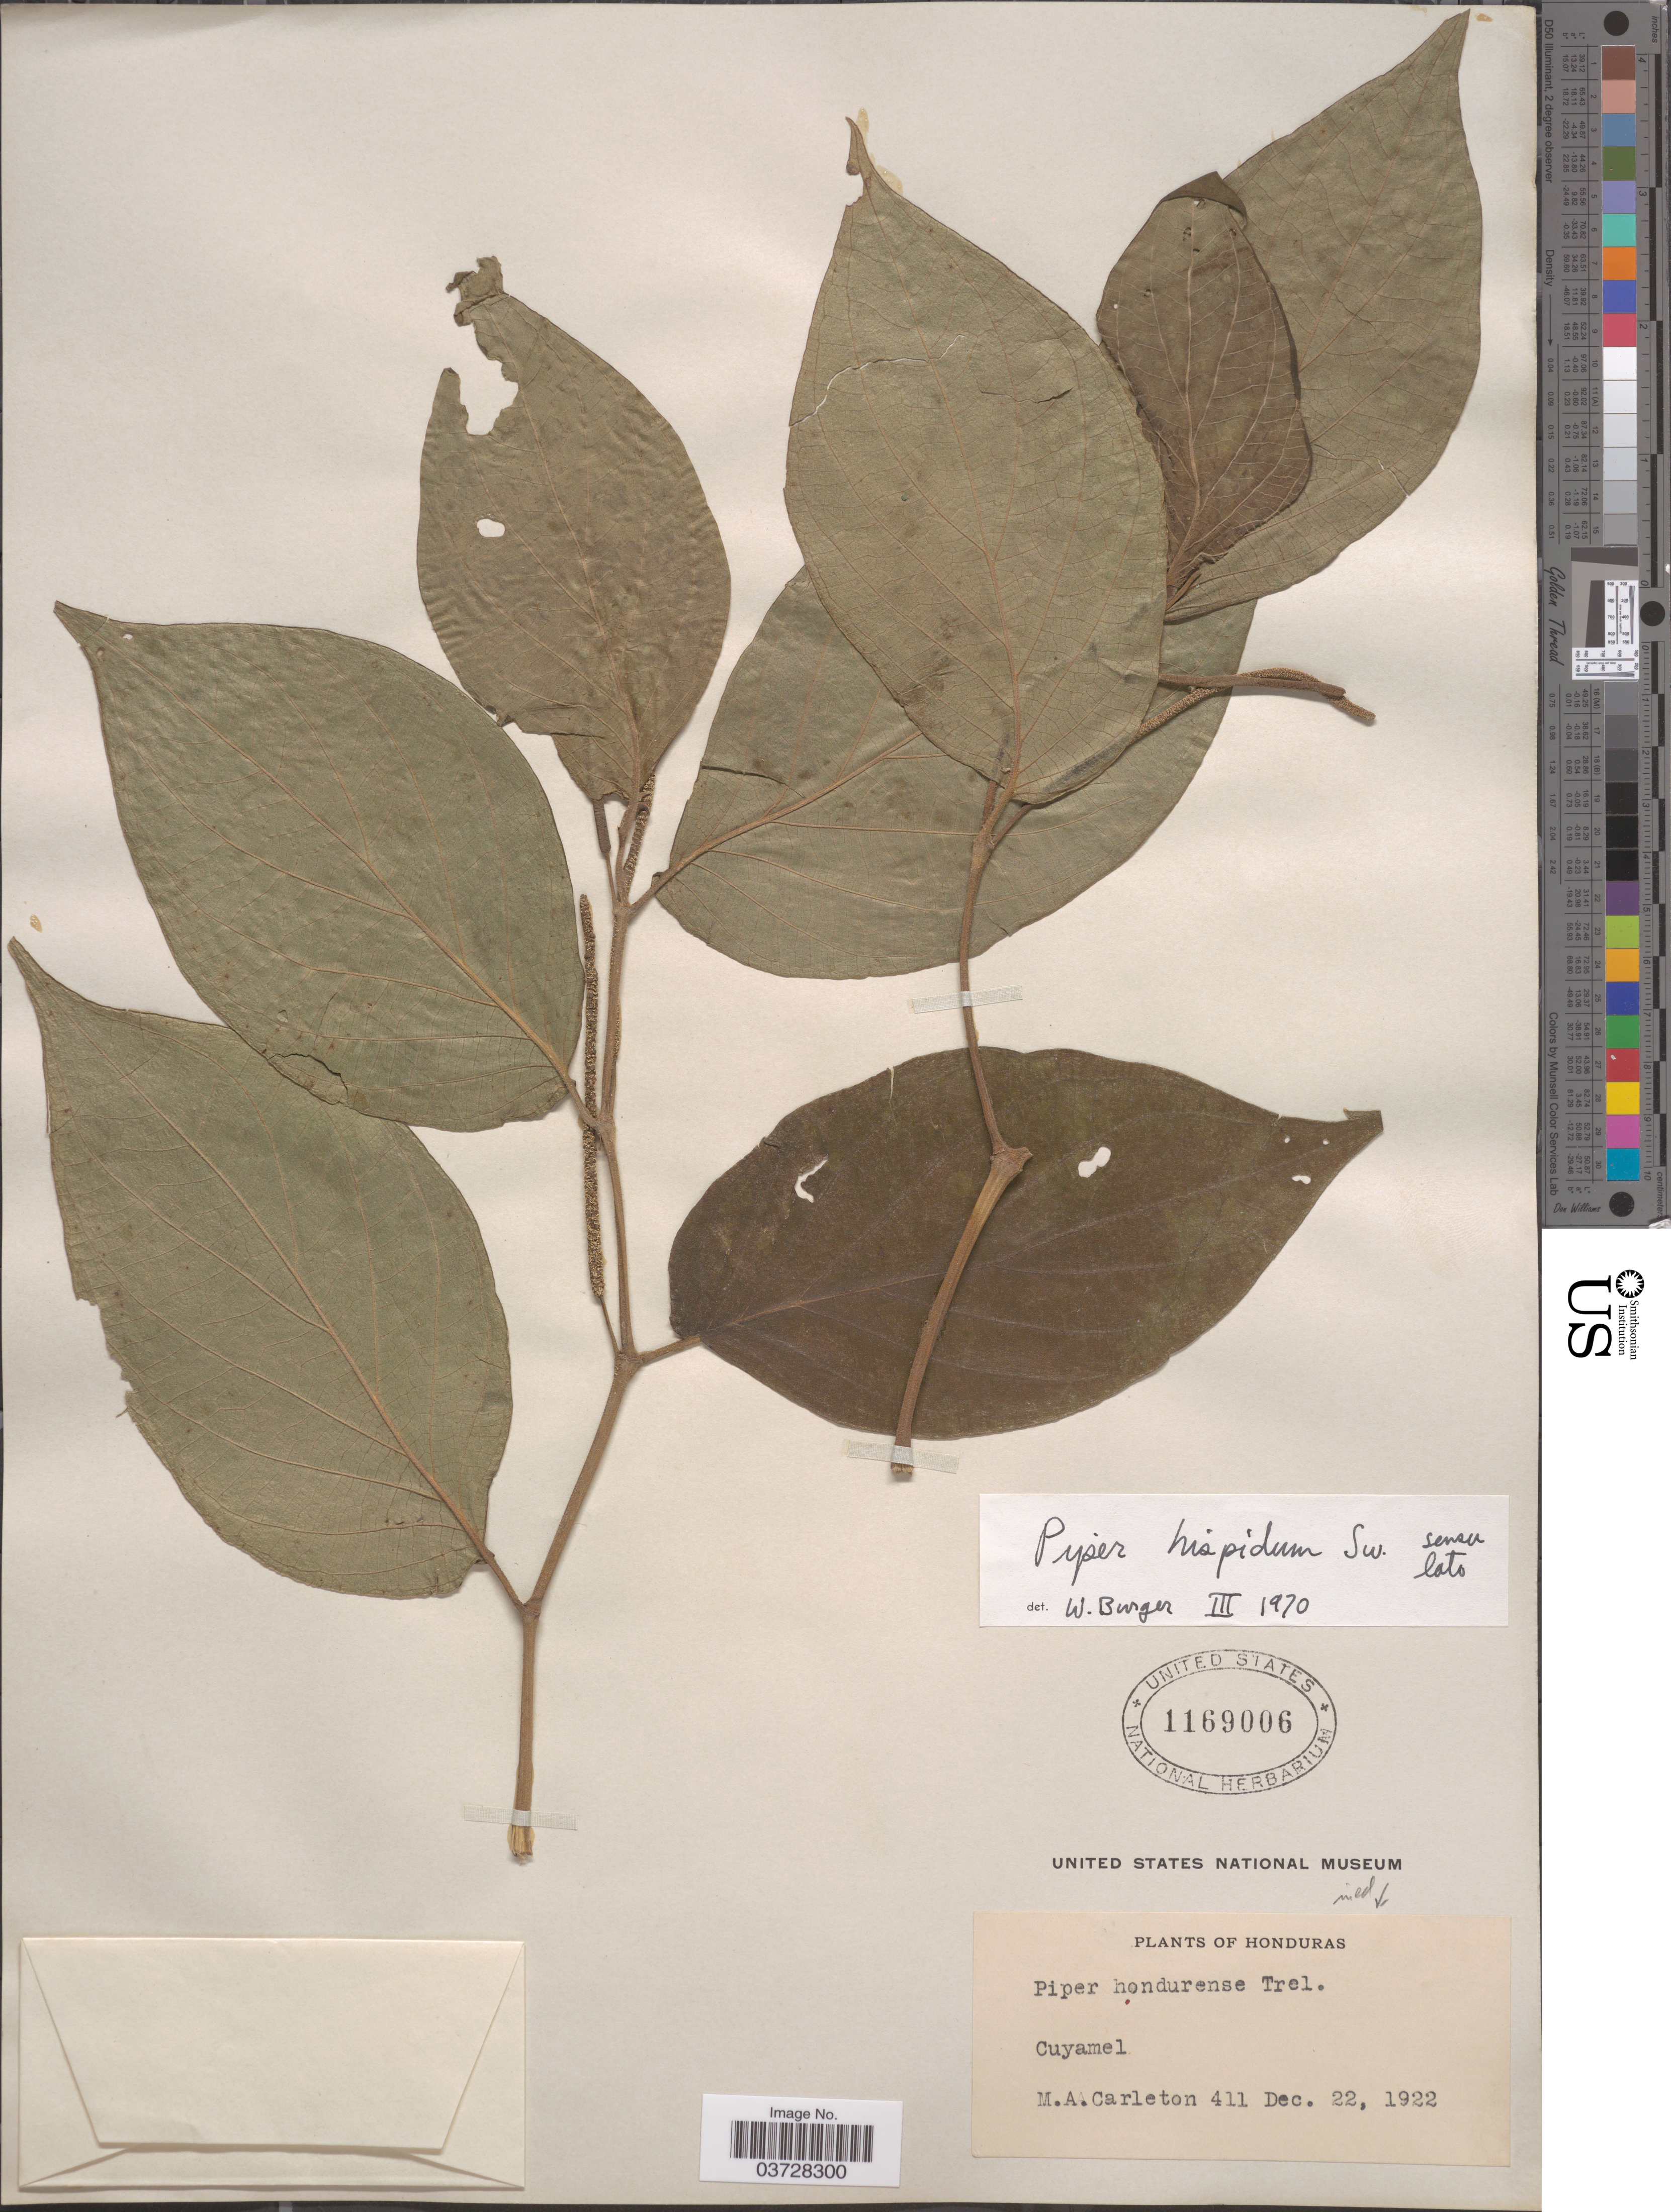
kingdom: Plantae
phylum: Tracheophyta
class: Magnoliopsida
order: Piperales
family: Piperaceae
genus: Piper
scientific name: Piper hispidum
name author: Sw.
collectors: M. A. Carleton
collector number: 411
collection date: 1922-12-22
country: Honduras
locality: Cuyamel.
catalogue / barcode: US 1169006